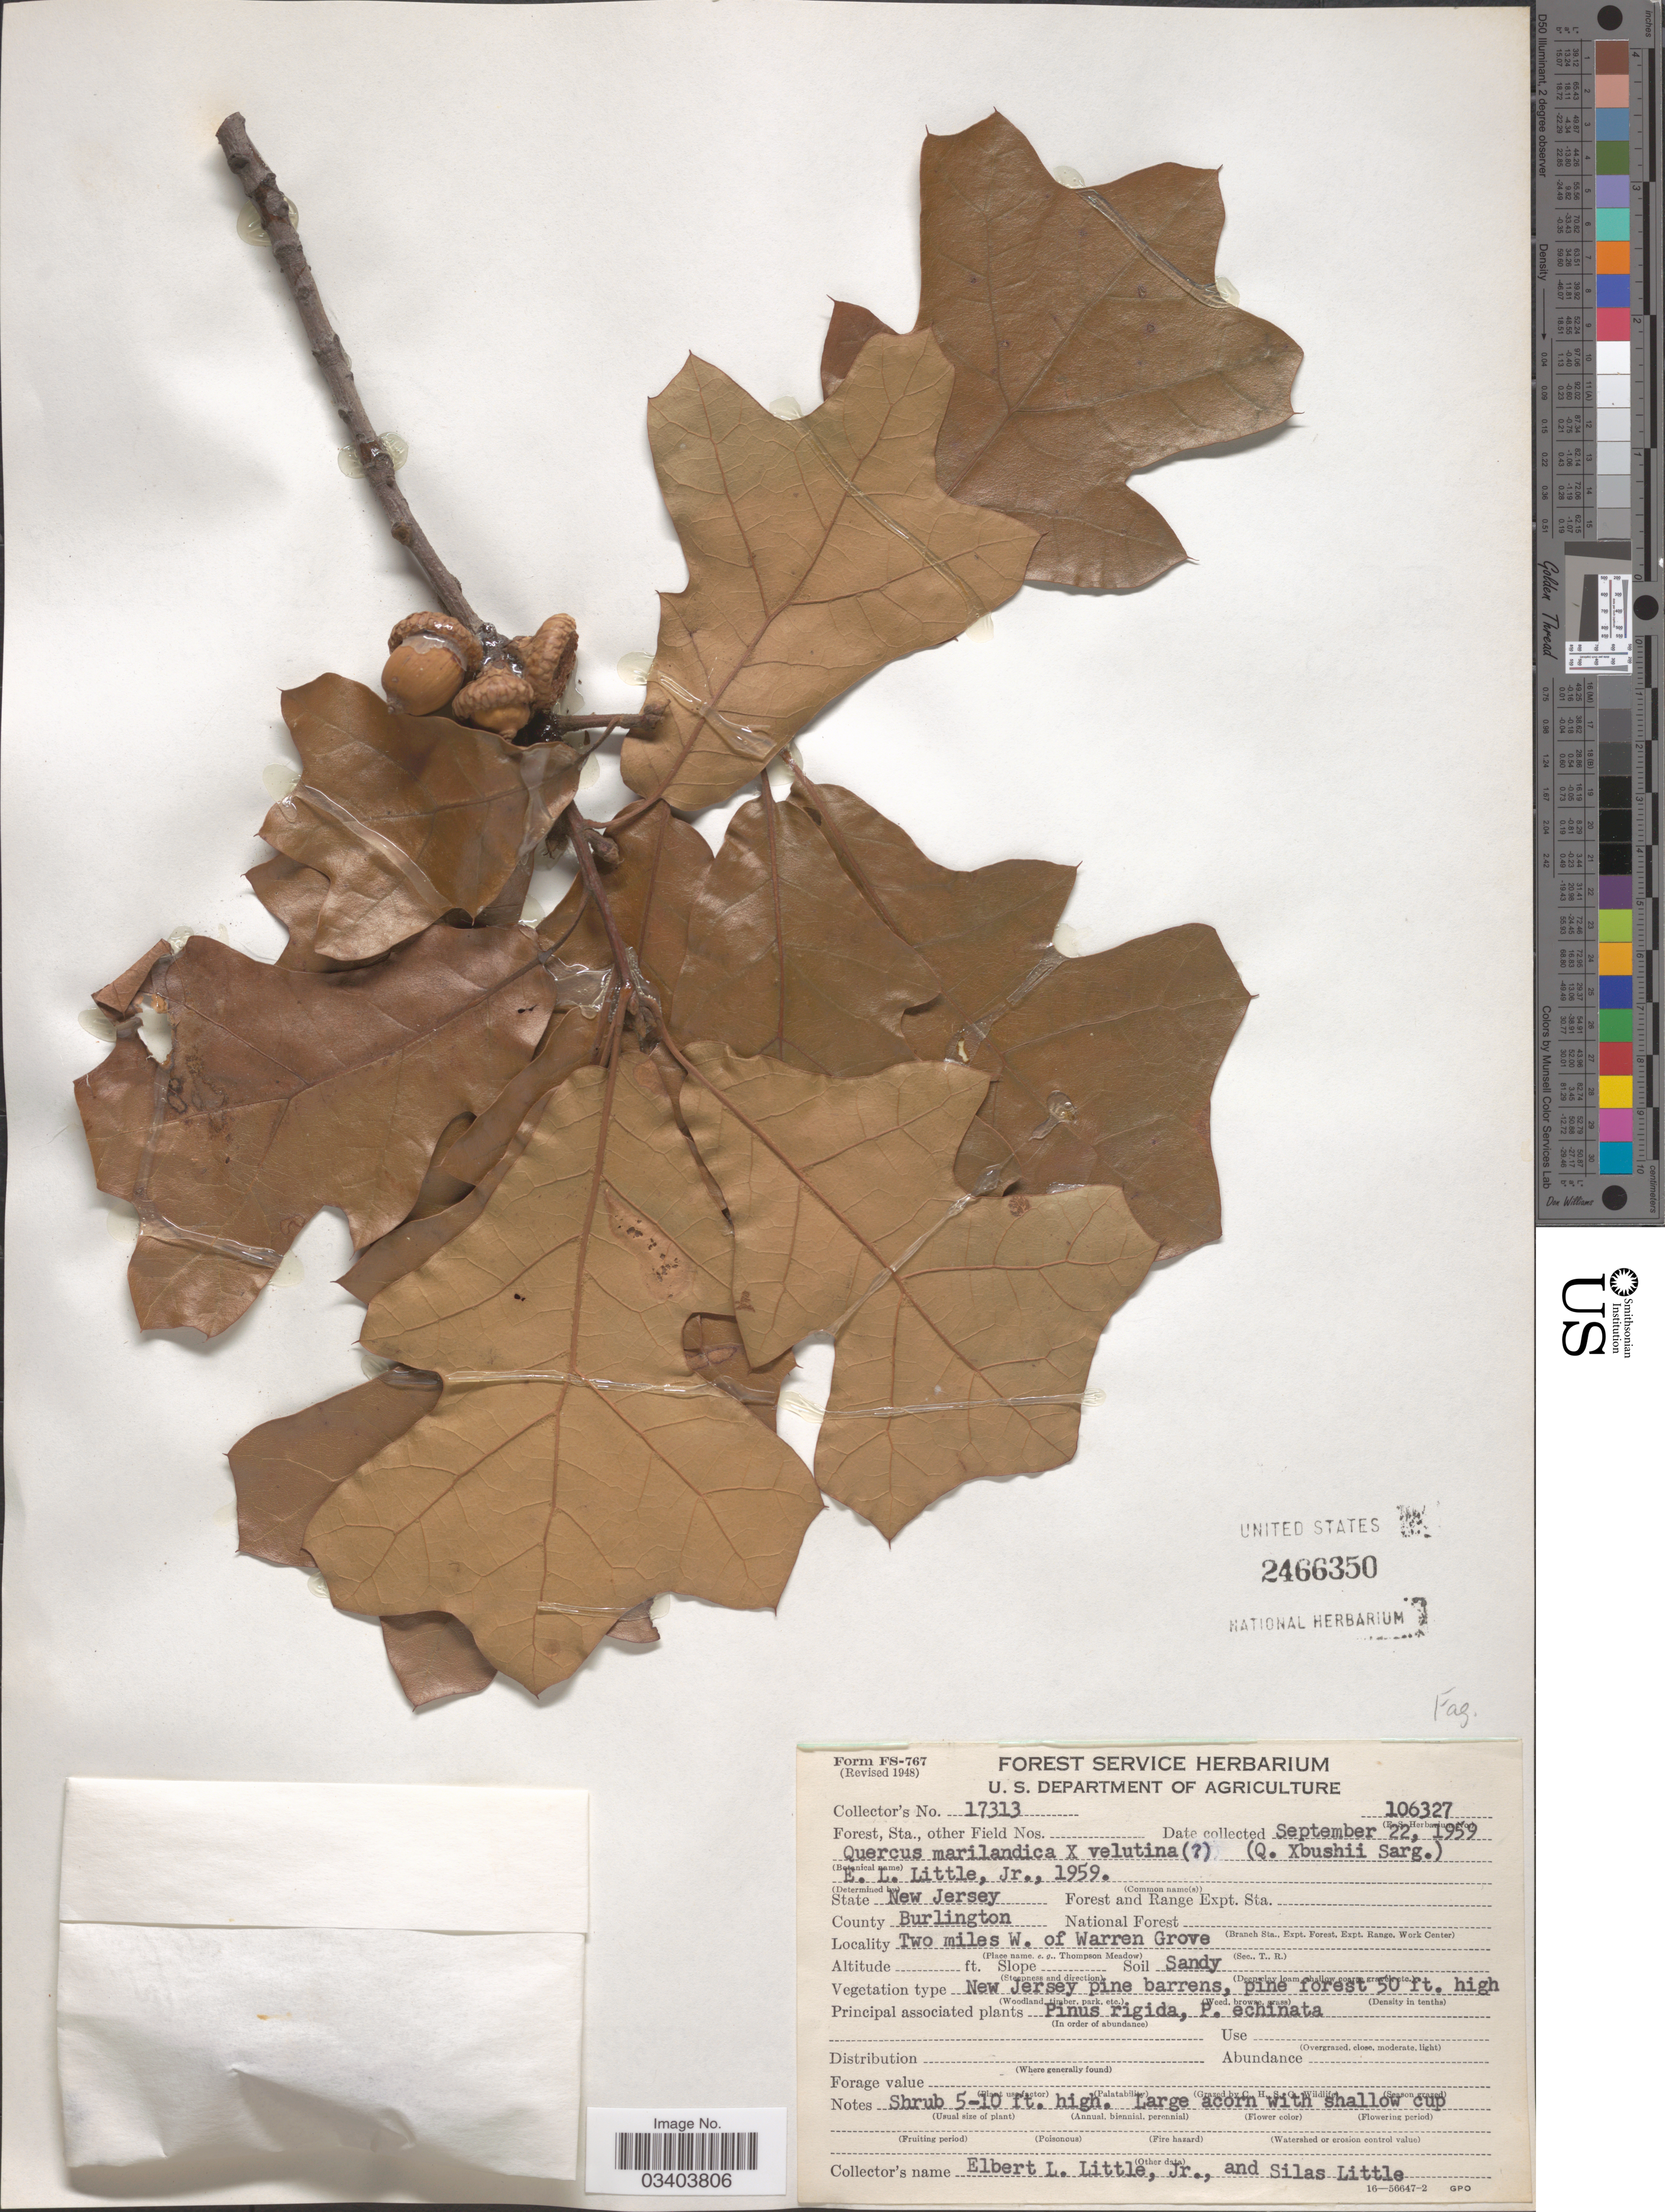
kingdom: Plantae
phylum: Tracheophyta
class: Magnoliopsida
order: Fagales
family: Fagaceae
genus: Quercus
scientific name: Quercus x bushii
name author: Sarg.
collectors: E. L. Little & S. Little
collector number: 17313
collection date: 1959-09-22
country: United States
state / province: New Jersey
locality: County Burlington. Two miles W. of Warren Grove.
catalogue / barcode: US 2466350